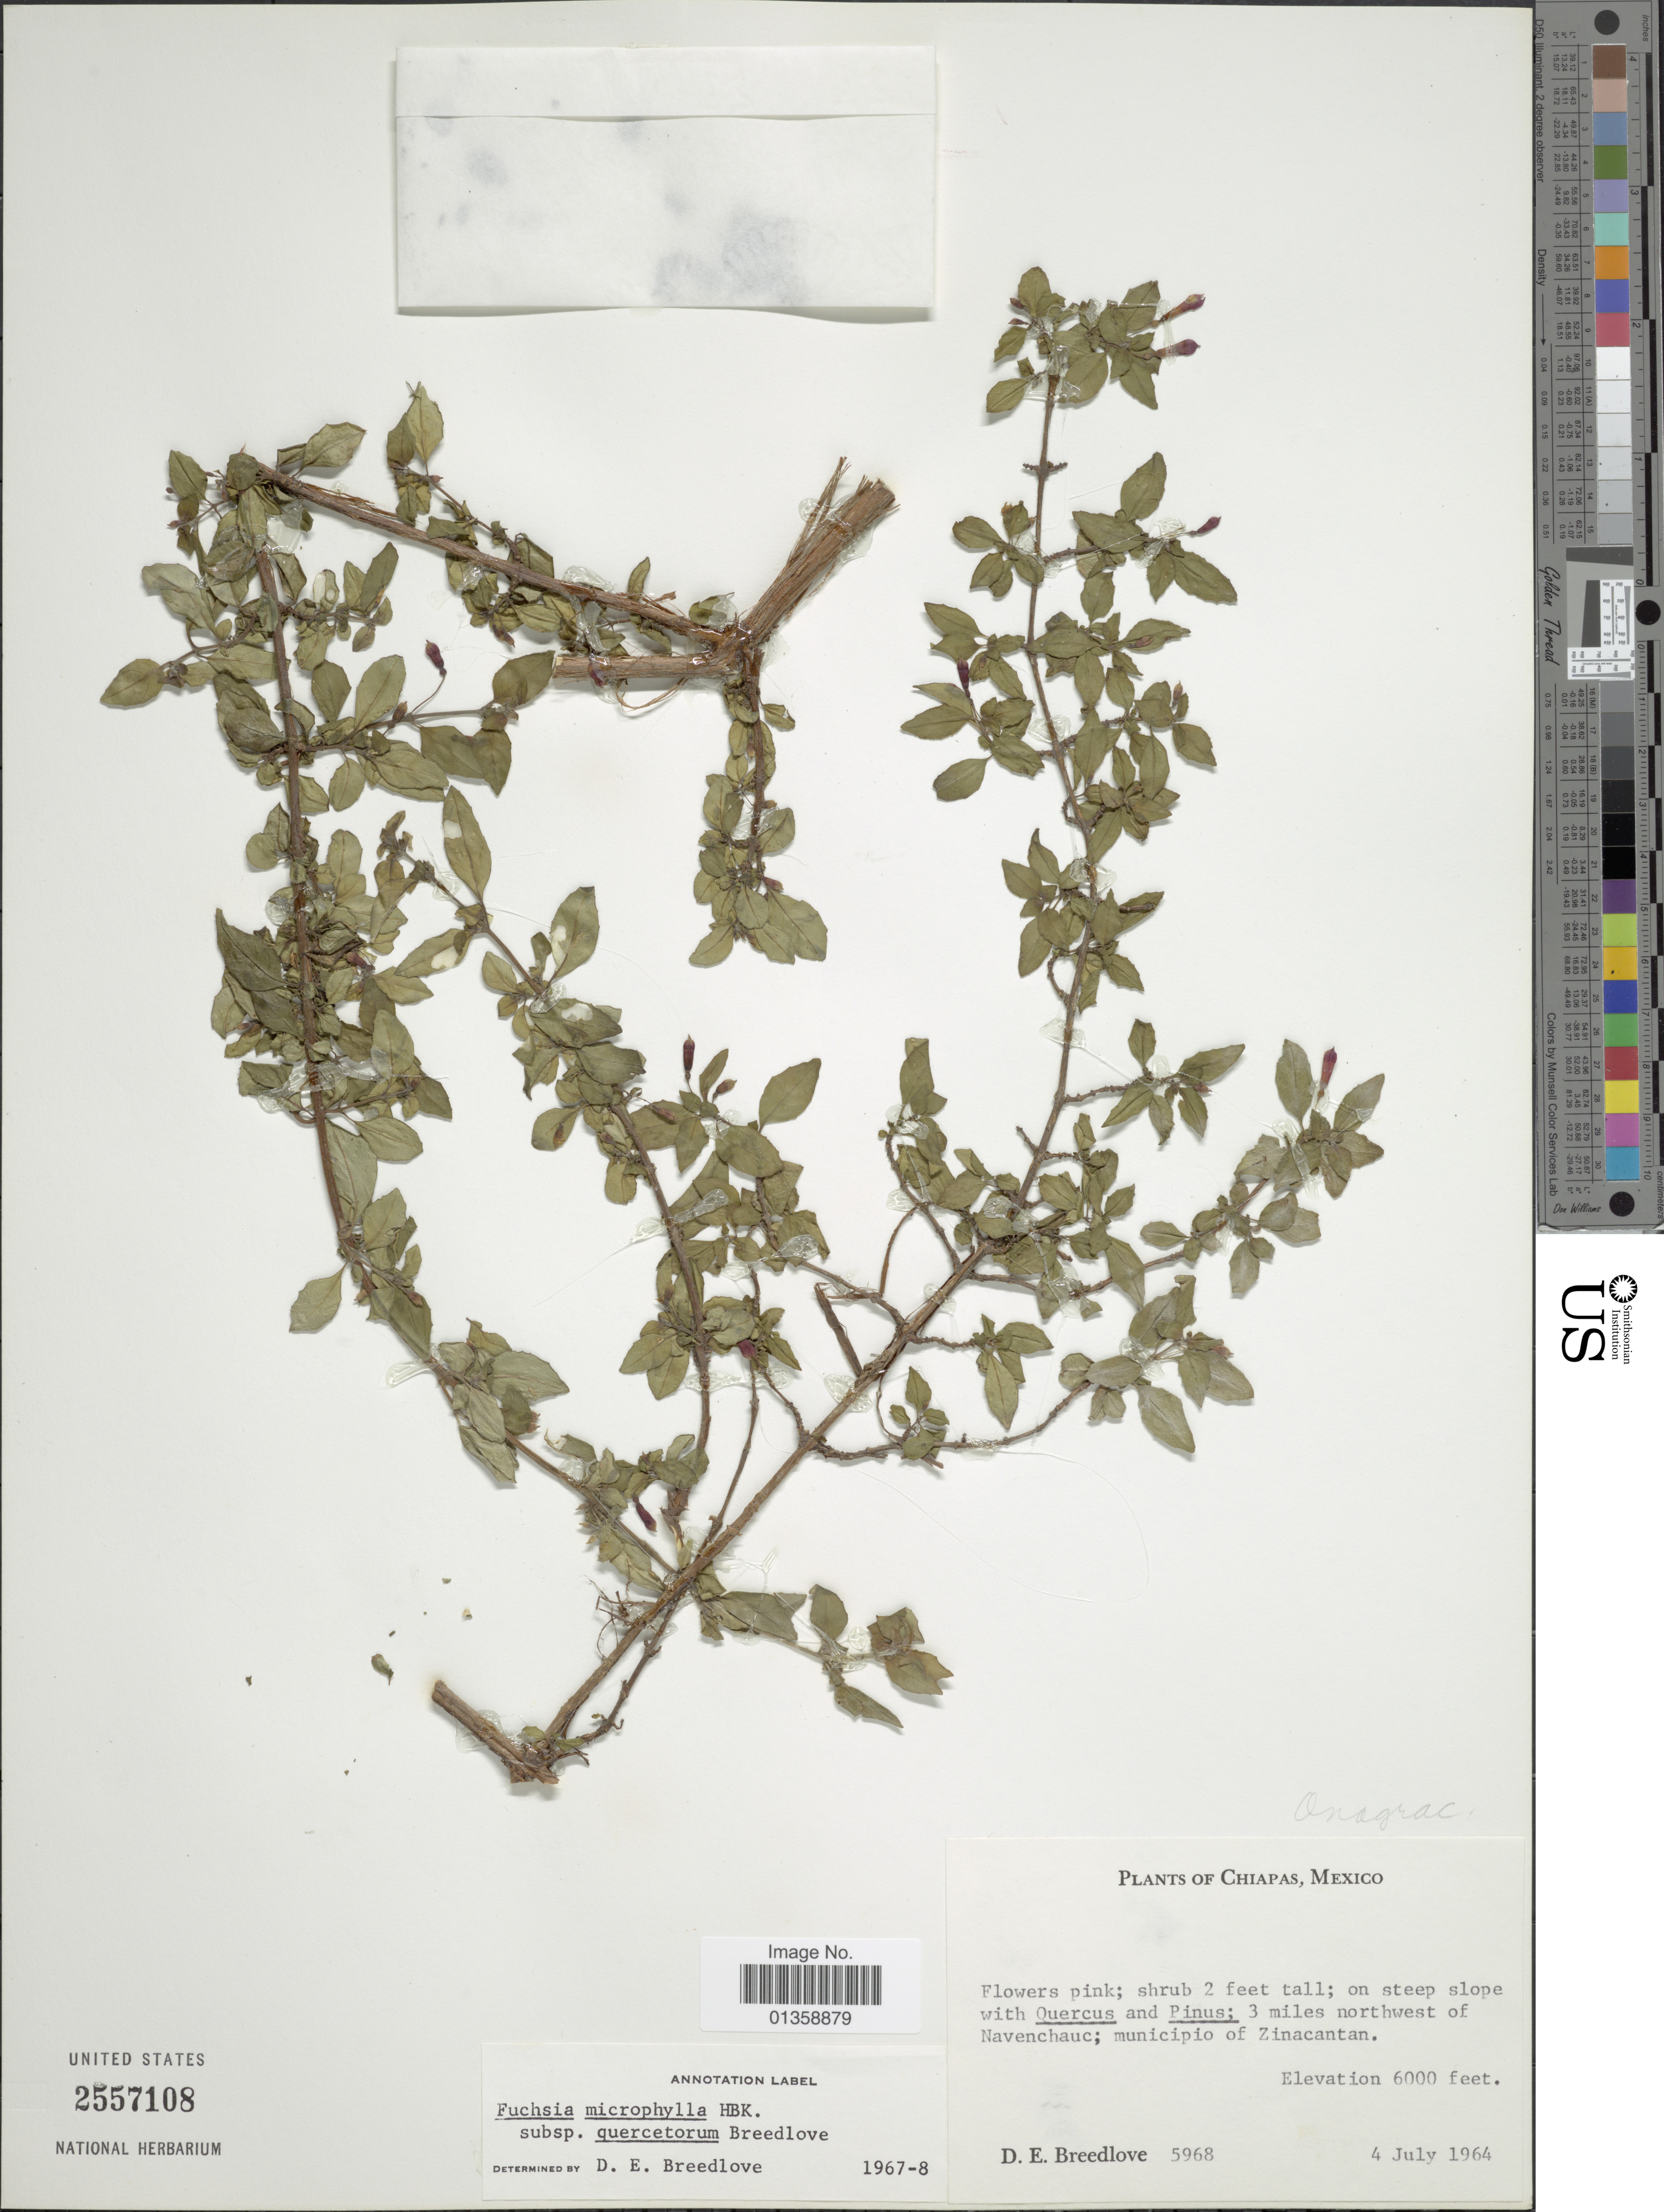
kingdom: Plantae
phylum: Tracheophyta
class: Magnoliopsida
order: Myrtales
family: Onagraceae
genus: Fuchsia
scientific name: Fuchsia microphylla subsp. quercetorum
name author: Breedlove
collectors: D. E. Breedlove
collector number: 5968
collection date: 1964-07-04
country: Mexico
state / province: Chiapas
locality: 3 miles northwest of Navenchauc; municipio of Zinacantan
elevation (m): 1829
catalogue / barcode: US 2557108